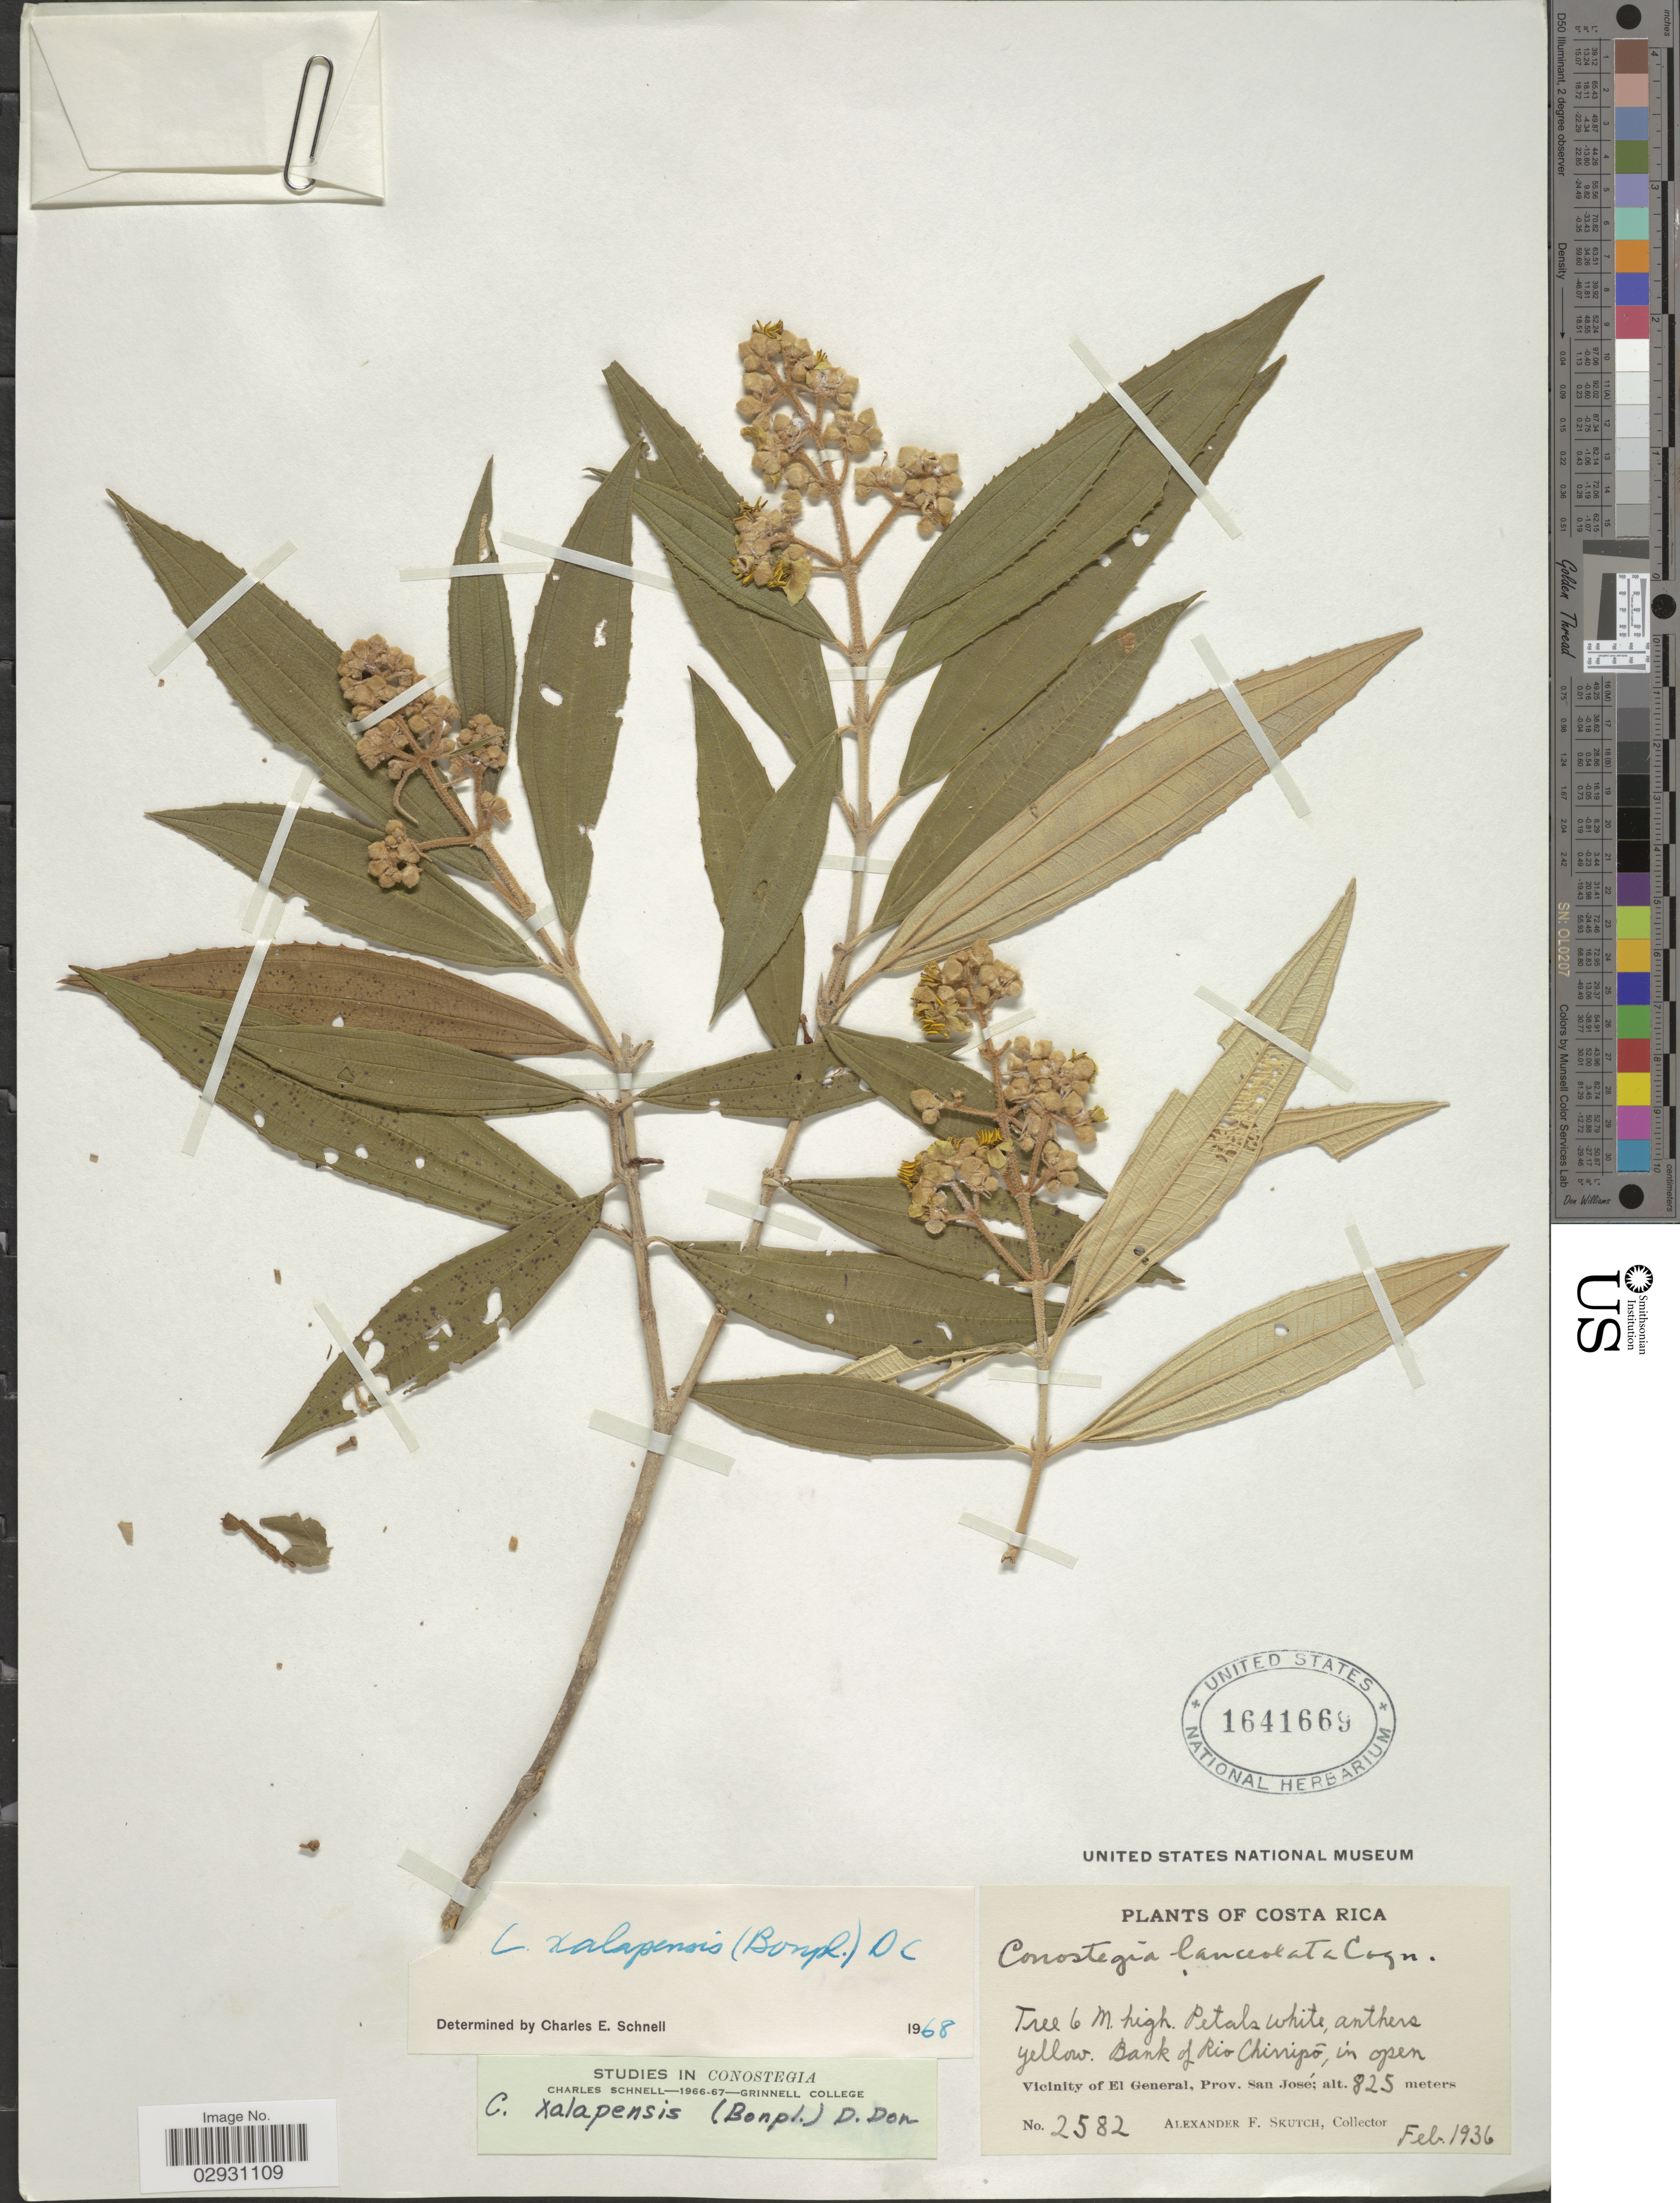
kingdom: Plantae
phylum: Tracheophyta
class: Magnoliopsida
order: Myrtales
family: Melastomataceae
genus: Conostegia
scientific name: Conostegia quadrangularis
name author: Schltdl. ex Steud.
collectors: A. F. Skutch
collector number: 2582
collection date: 1936-02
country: Costa Rica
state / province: San José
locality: Bank of Rio Chinipó, in open Vicinity of El General.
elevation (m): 825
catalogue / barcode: US 1641669